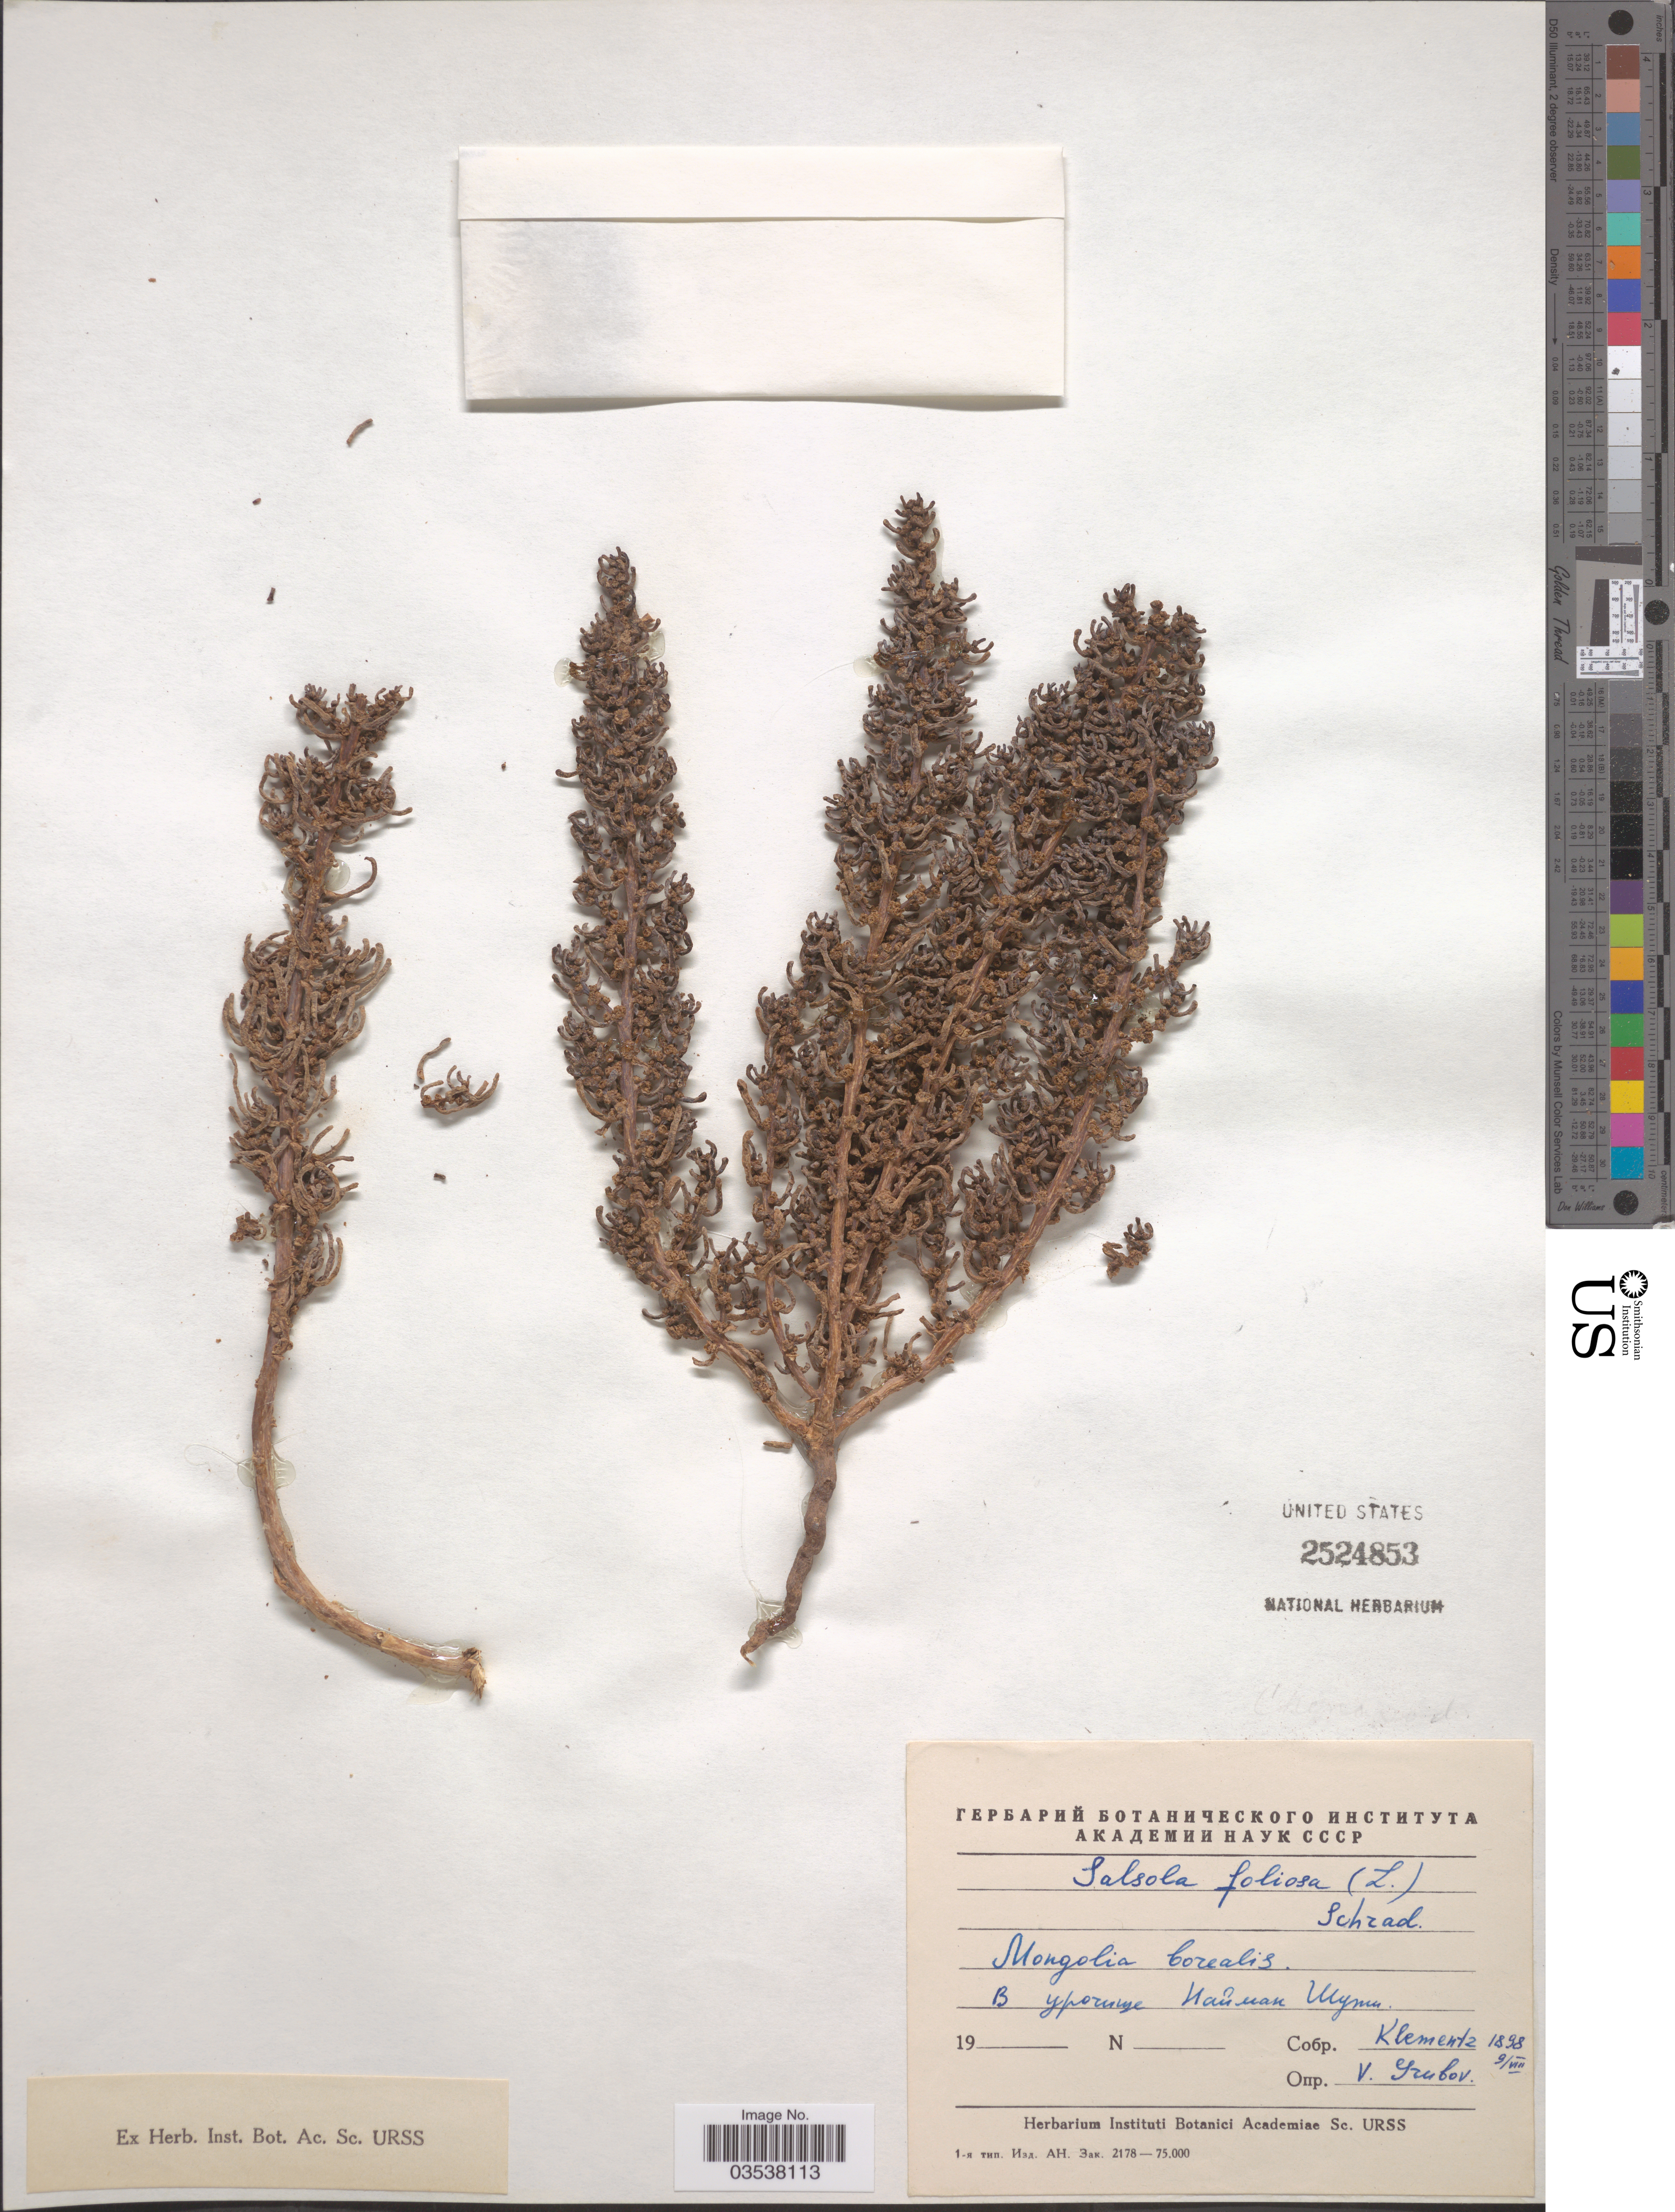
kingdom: Plantae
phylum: Tracheophyta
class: Magnoliopsida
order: Caryophyllales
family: Amaranthaceae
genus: Soda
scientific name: Soda foliosa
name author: (L.) Akhani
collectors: Klementz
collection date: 1898-08-09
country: Mongolia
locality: Mongolia borealis. X.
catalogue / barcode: US 2524853